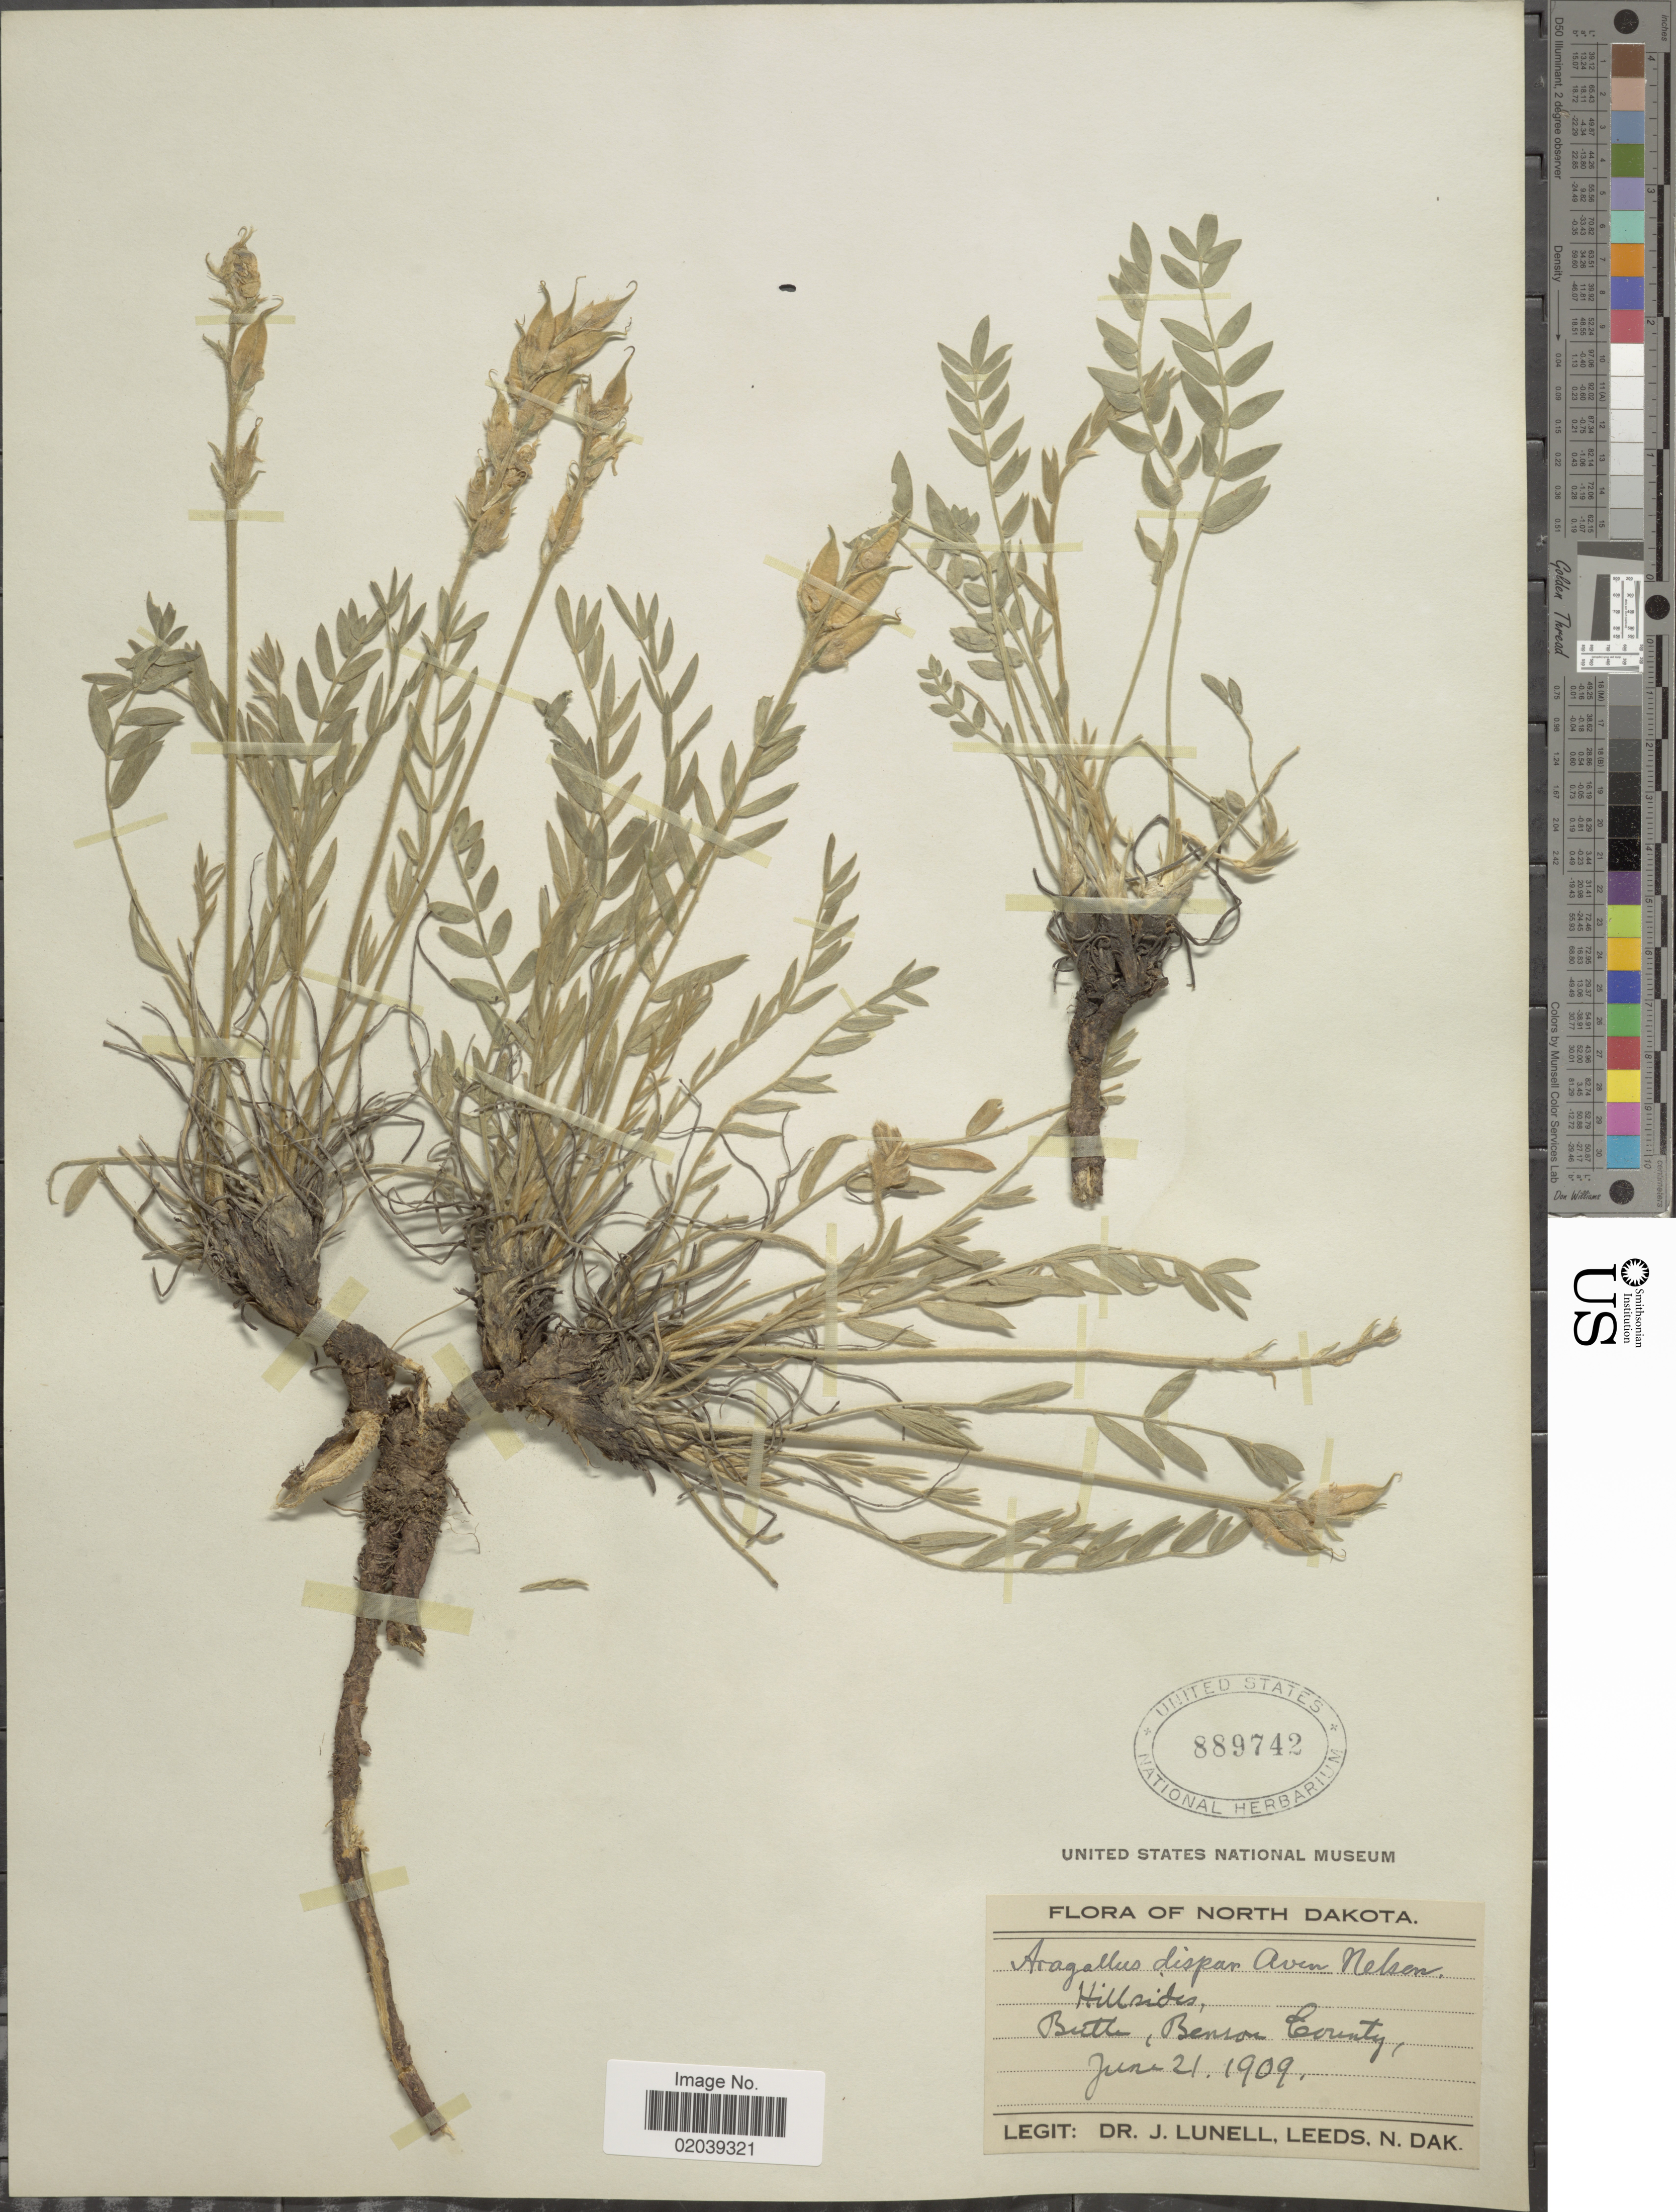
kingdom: Plantae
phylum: Tracheophyta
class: Magnoliopsida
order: Fabales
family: Fabaceae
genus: Oxytropis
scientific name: Oxytropis campestris var. dispar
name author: (A. Nelson) Barneby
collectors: J. Lunell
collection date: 1909-06-21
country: United States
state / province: North Dakota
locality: Butte, Benson County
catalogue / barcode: US 889742